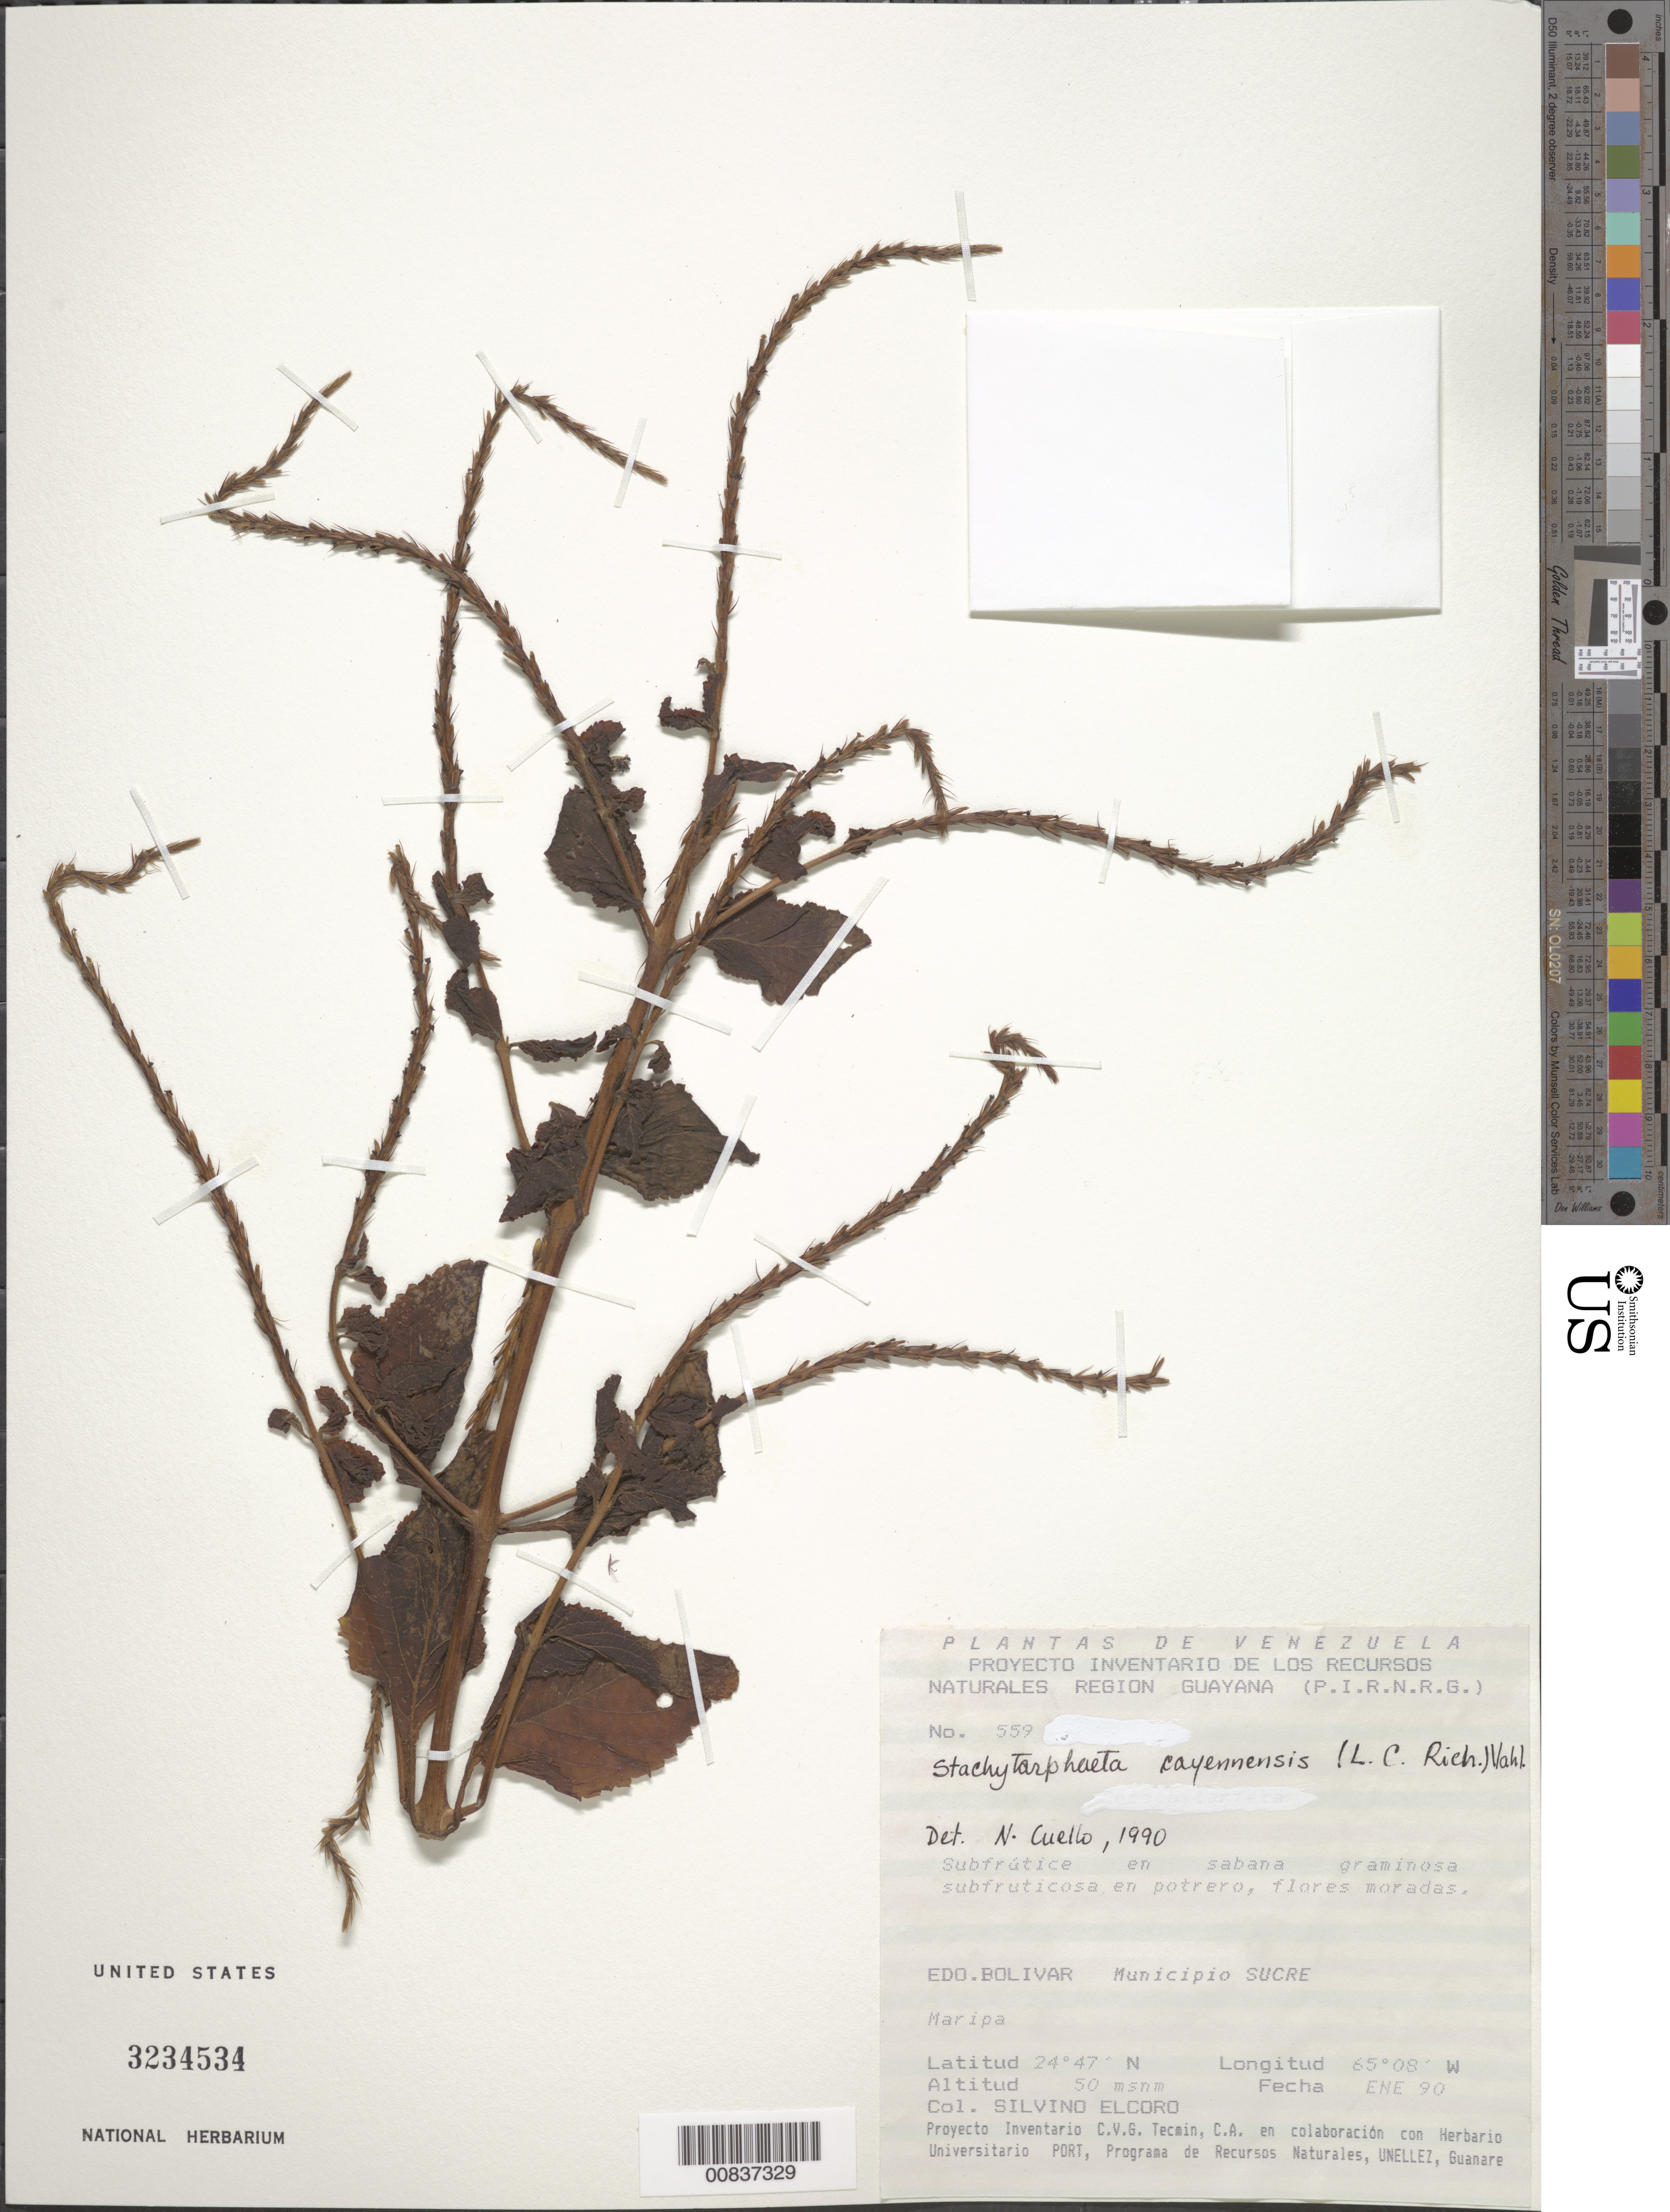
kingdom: Plantae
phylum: Tracheophyta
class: Magnoliopsida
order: Lamiales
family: Verbenaceae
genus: Stachytarpheta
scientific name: Stachytarpheta cayennensis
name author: (Rich.) Vahl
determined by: Cuello, Nidia L.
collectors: S. Elcoro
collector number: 559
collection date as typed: Jan-90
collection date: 1990-01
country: Venezuela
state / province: Bolívar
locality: Mun. Sucre, Maripa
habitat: Sabana graminosa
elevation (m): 50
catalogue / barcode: US 3234534